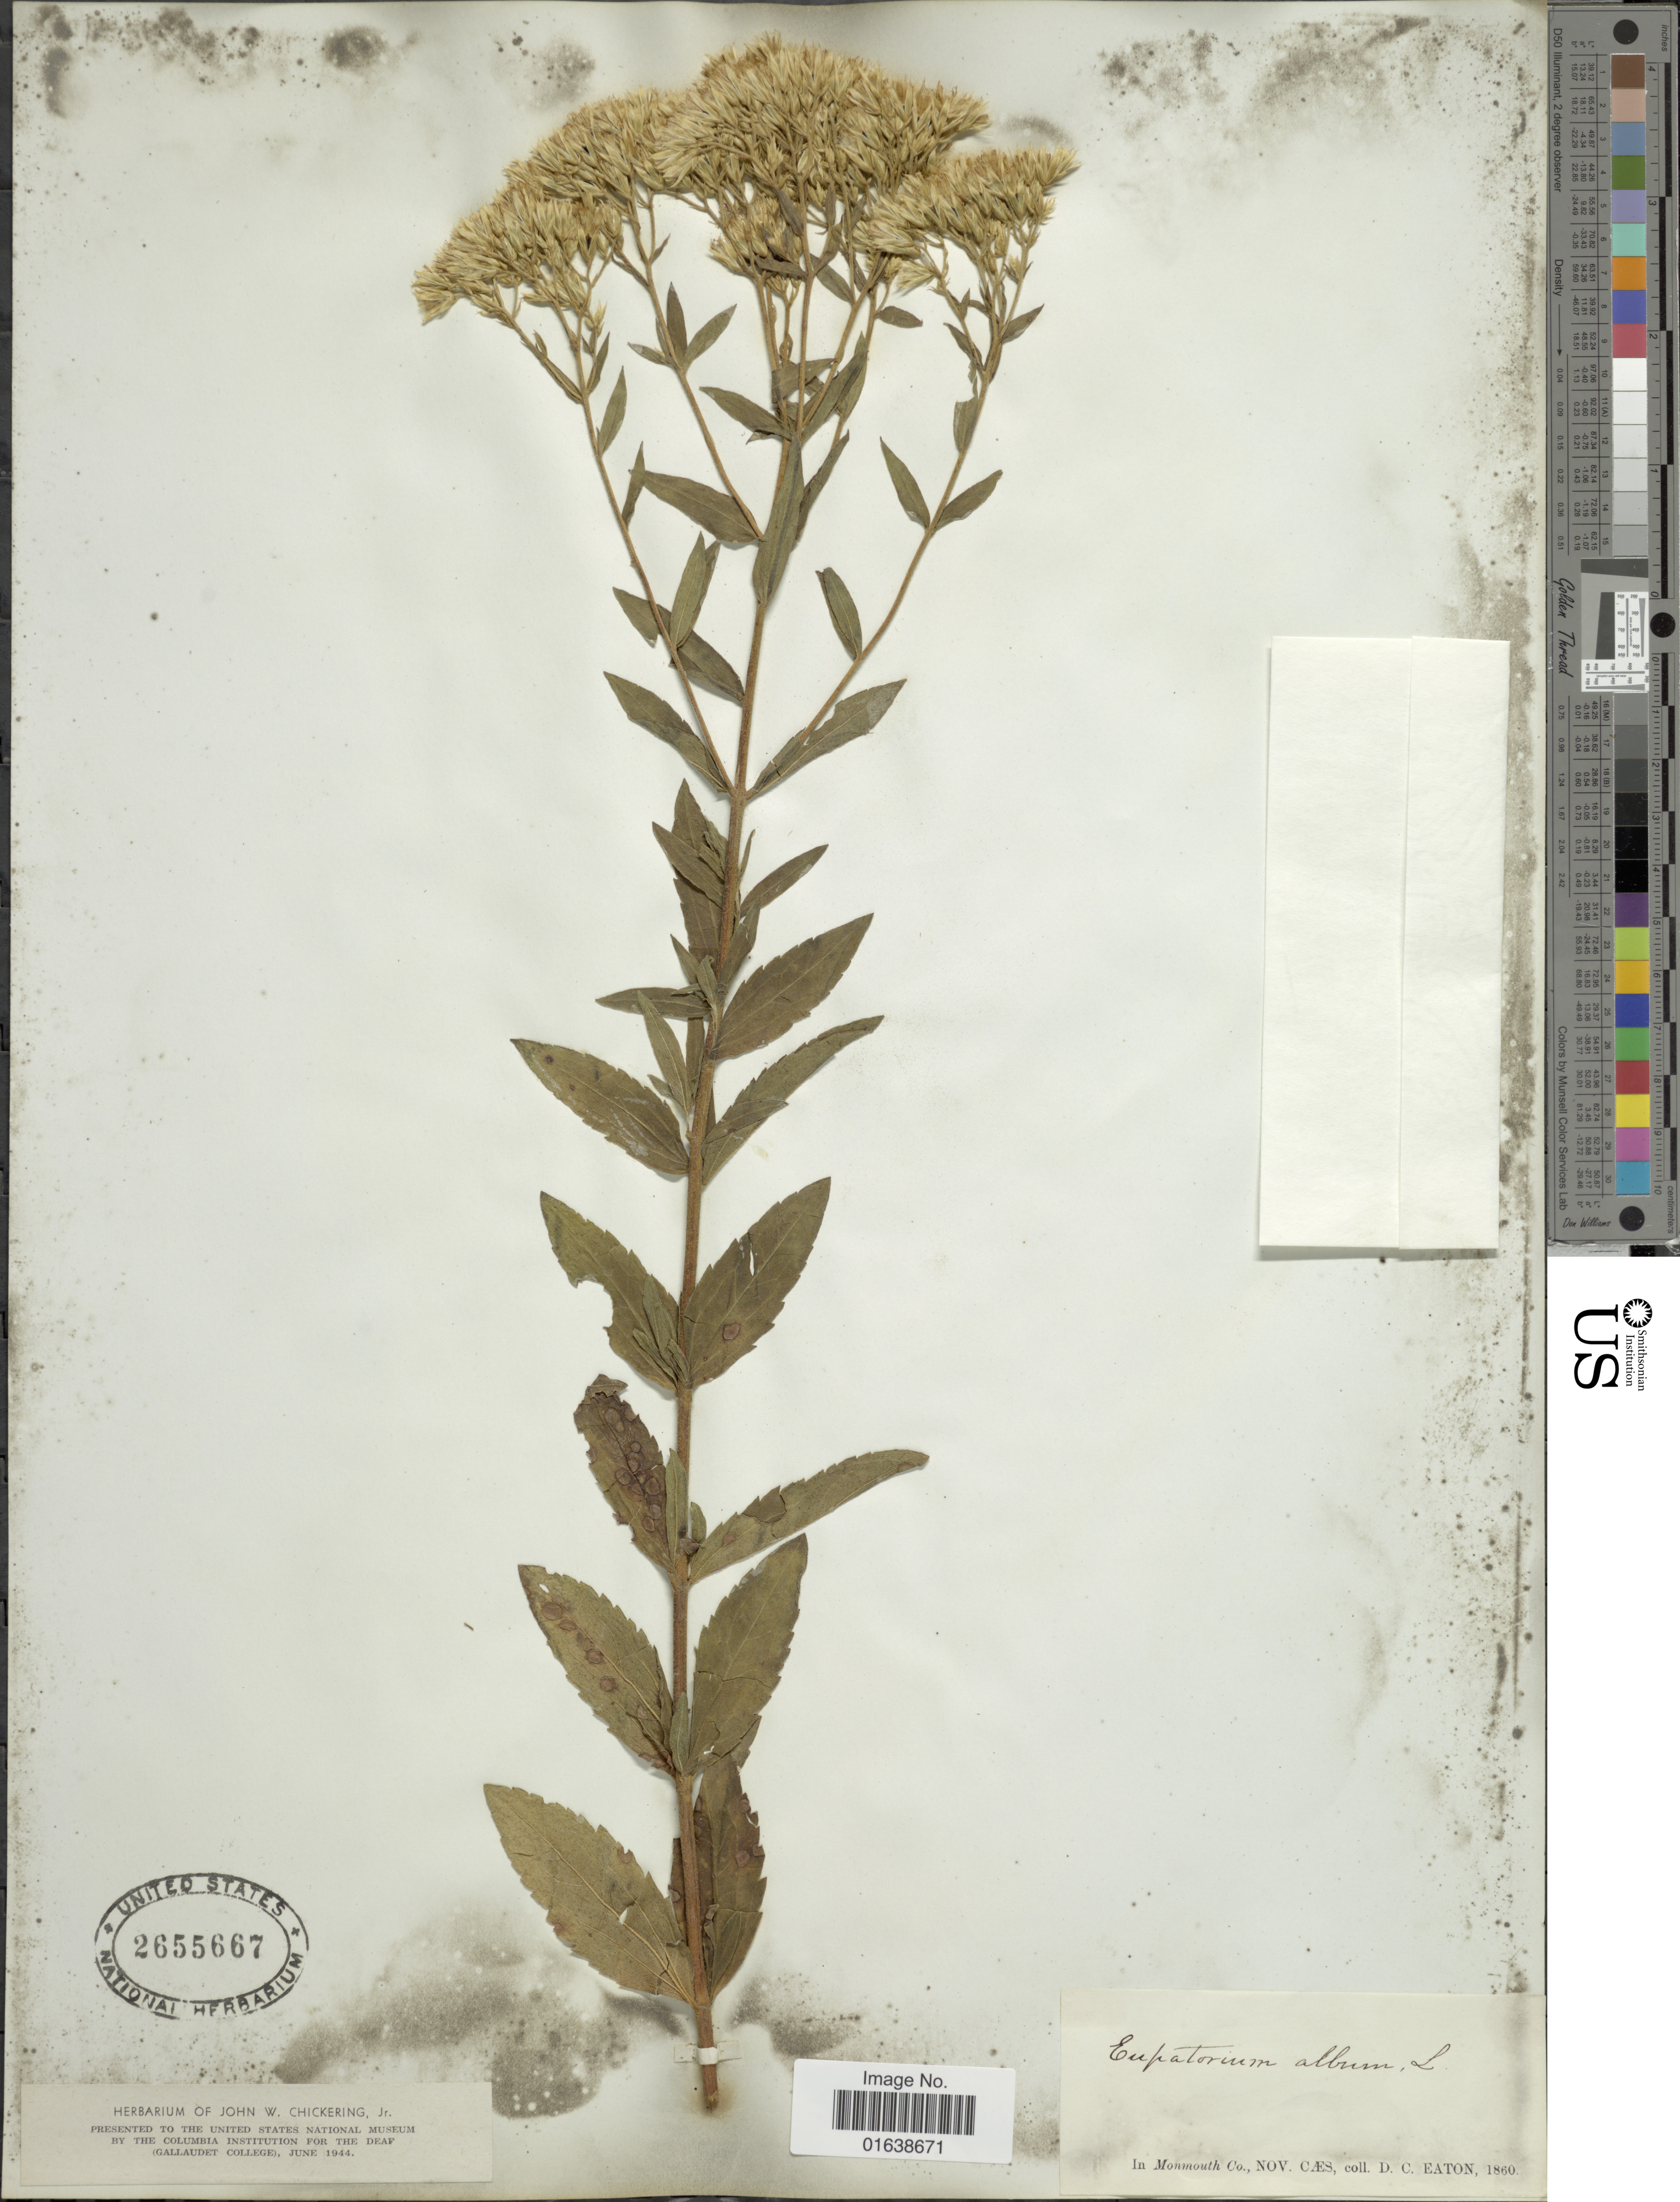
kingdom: Plantae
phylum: Tracheophyta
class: Magnoliopsida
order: Asterales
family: Asteraceae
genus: Eupatorium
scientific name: Eupatorium album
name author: L.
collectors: D. Eaton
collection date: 1860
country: United States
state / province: New Jersey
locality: In Monmouth Co., Nov. Caes.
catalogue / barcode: US 2655667